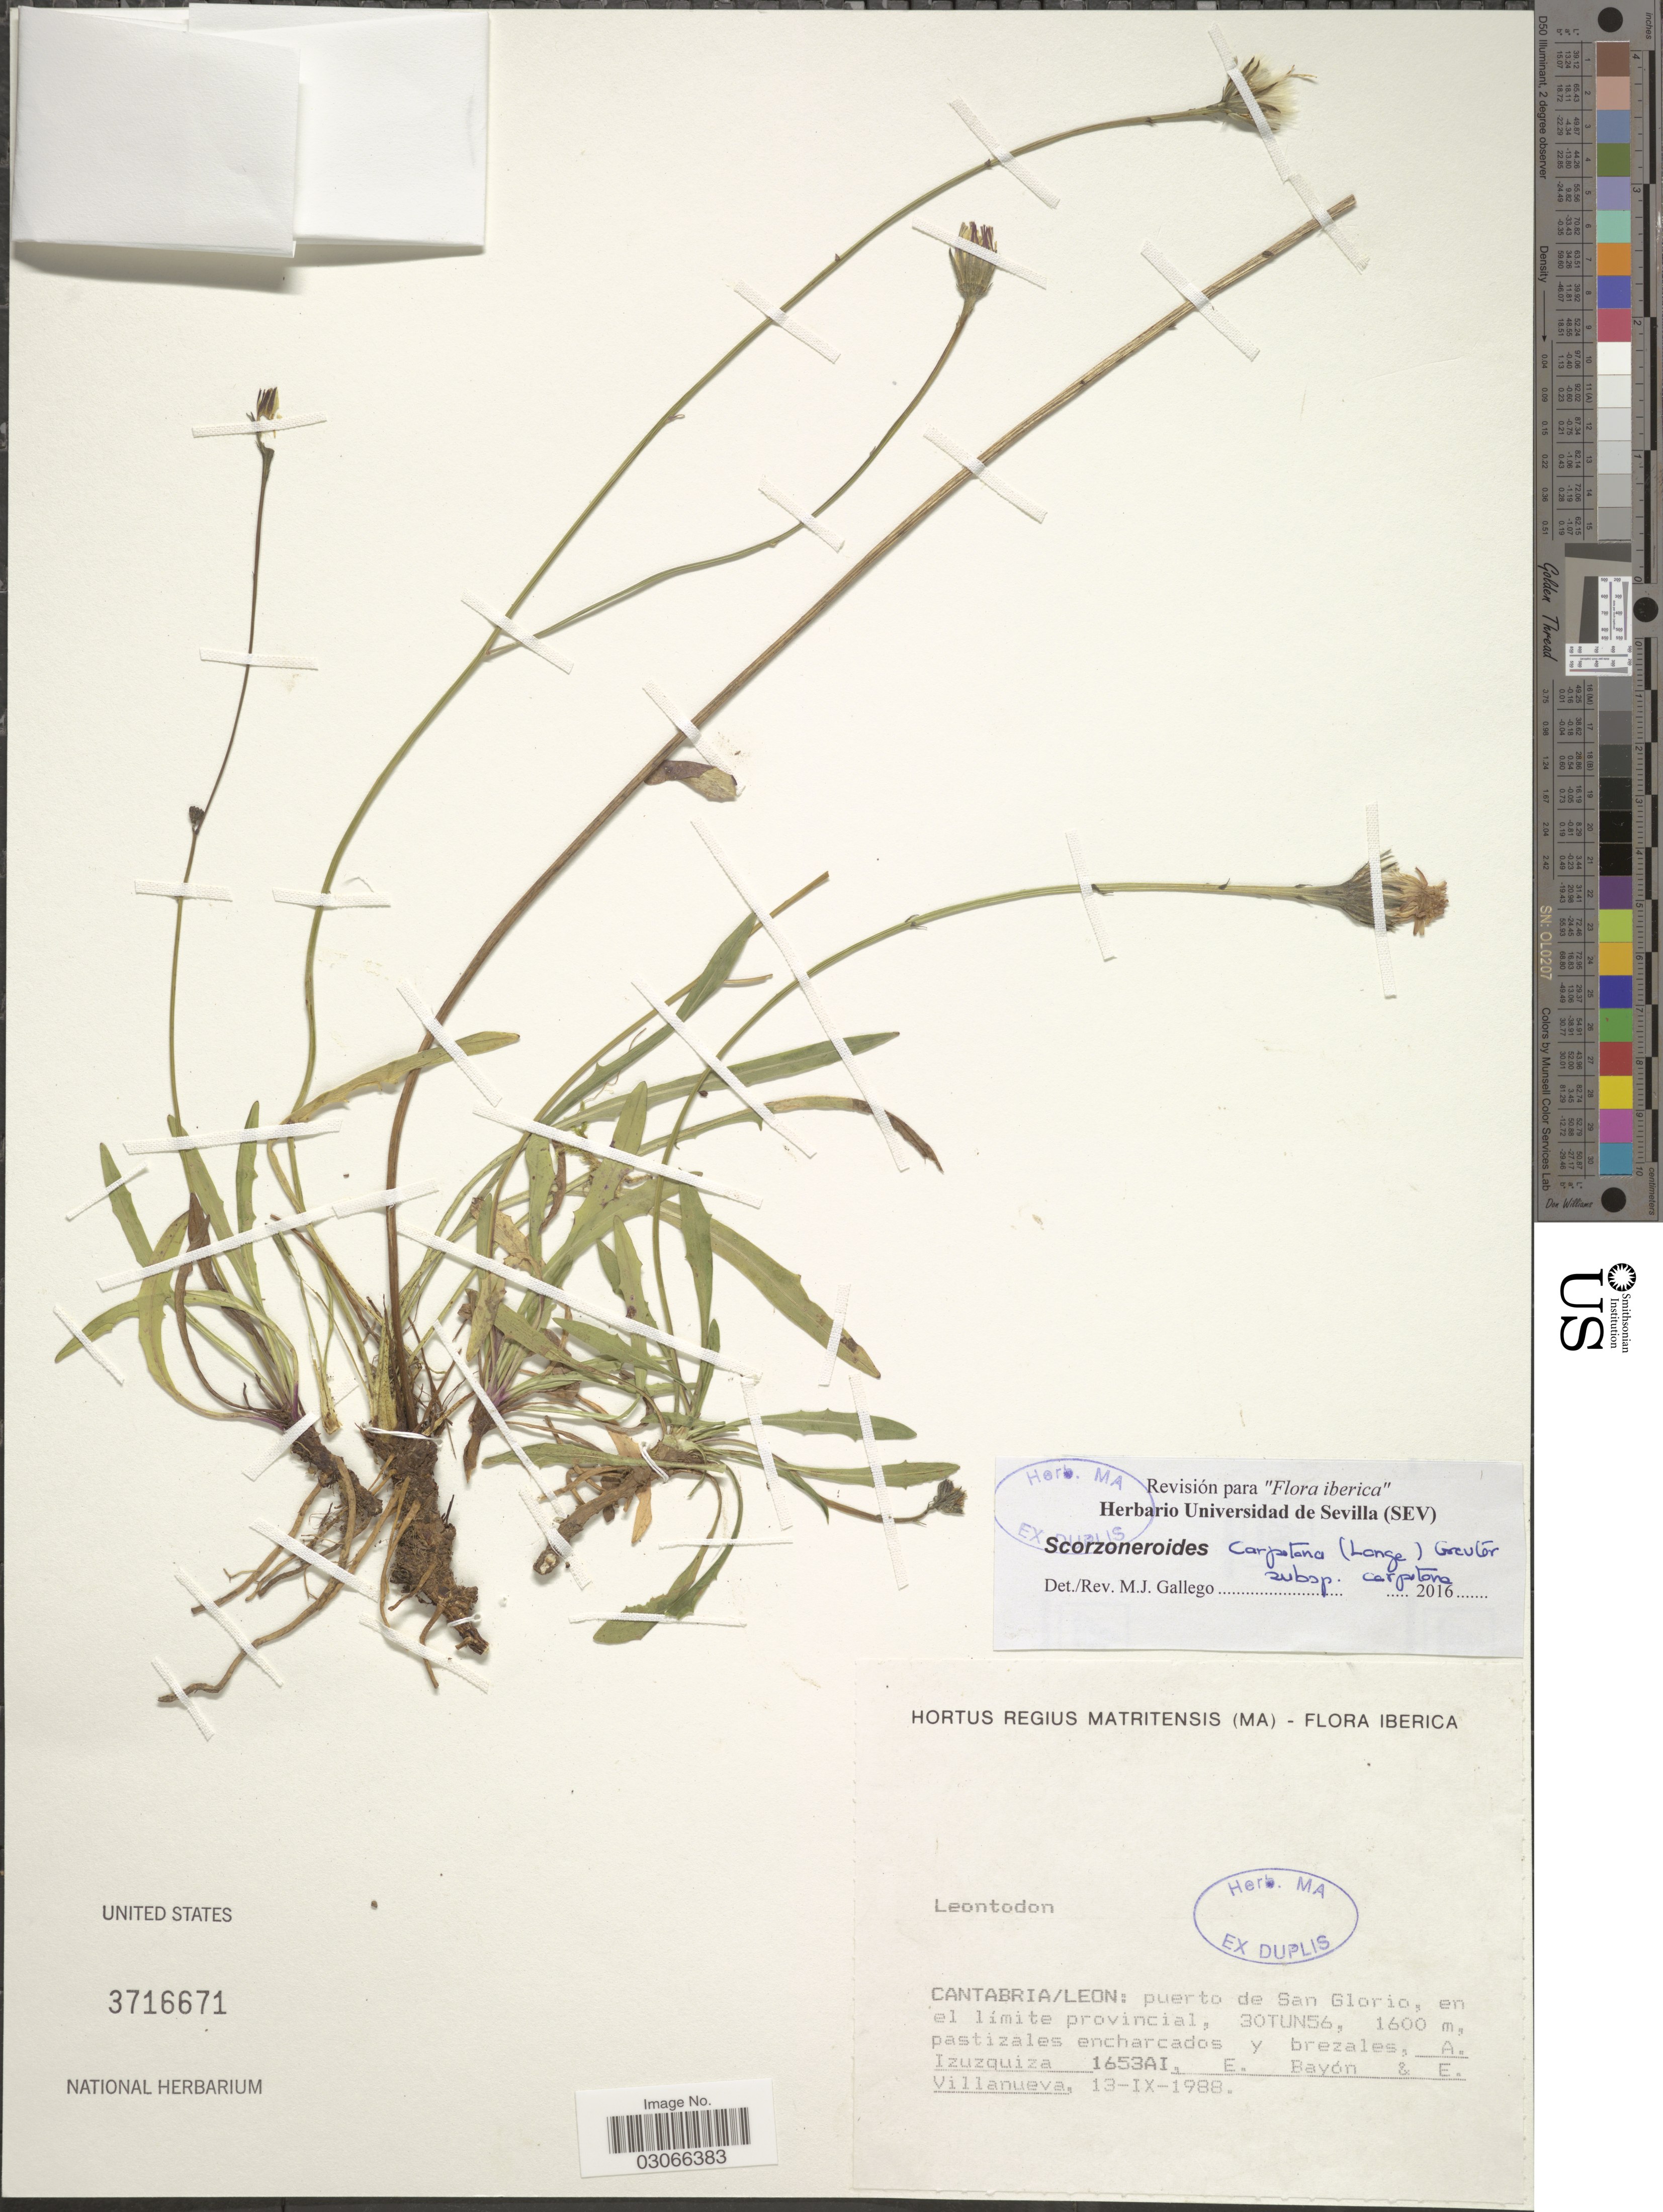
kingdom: Plantae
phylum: Tracheophyta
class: Magnoliopsida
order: Asterales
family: Asteraceae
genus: Scorzoneroides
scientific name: Scorzoneroides carpetana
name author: (Lange) Greuter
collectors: A. Izuzquiza, E. Bayón & E. Villanueva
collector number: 1653AI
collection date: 1988-09-13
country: Spain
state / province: Cantabria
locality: Leon: puerto de San Glorio, en el límite provincial, 30TUN56.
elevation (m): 1600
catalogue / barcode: US 3716671